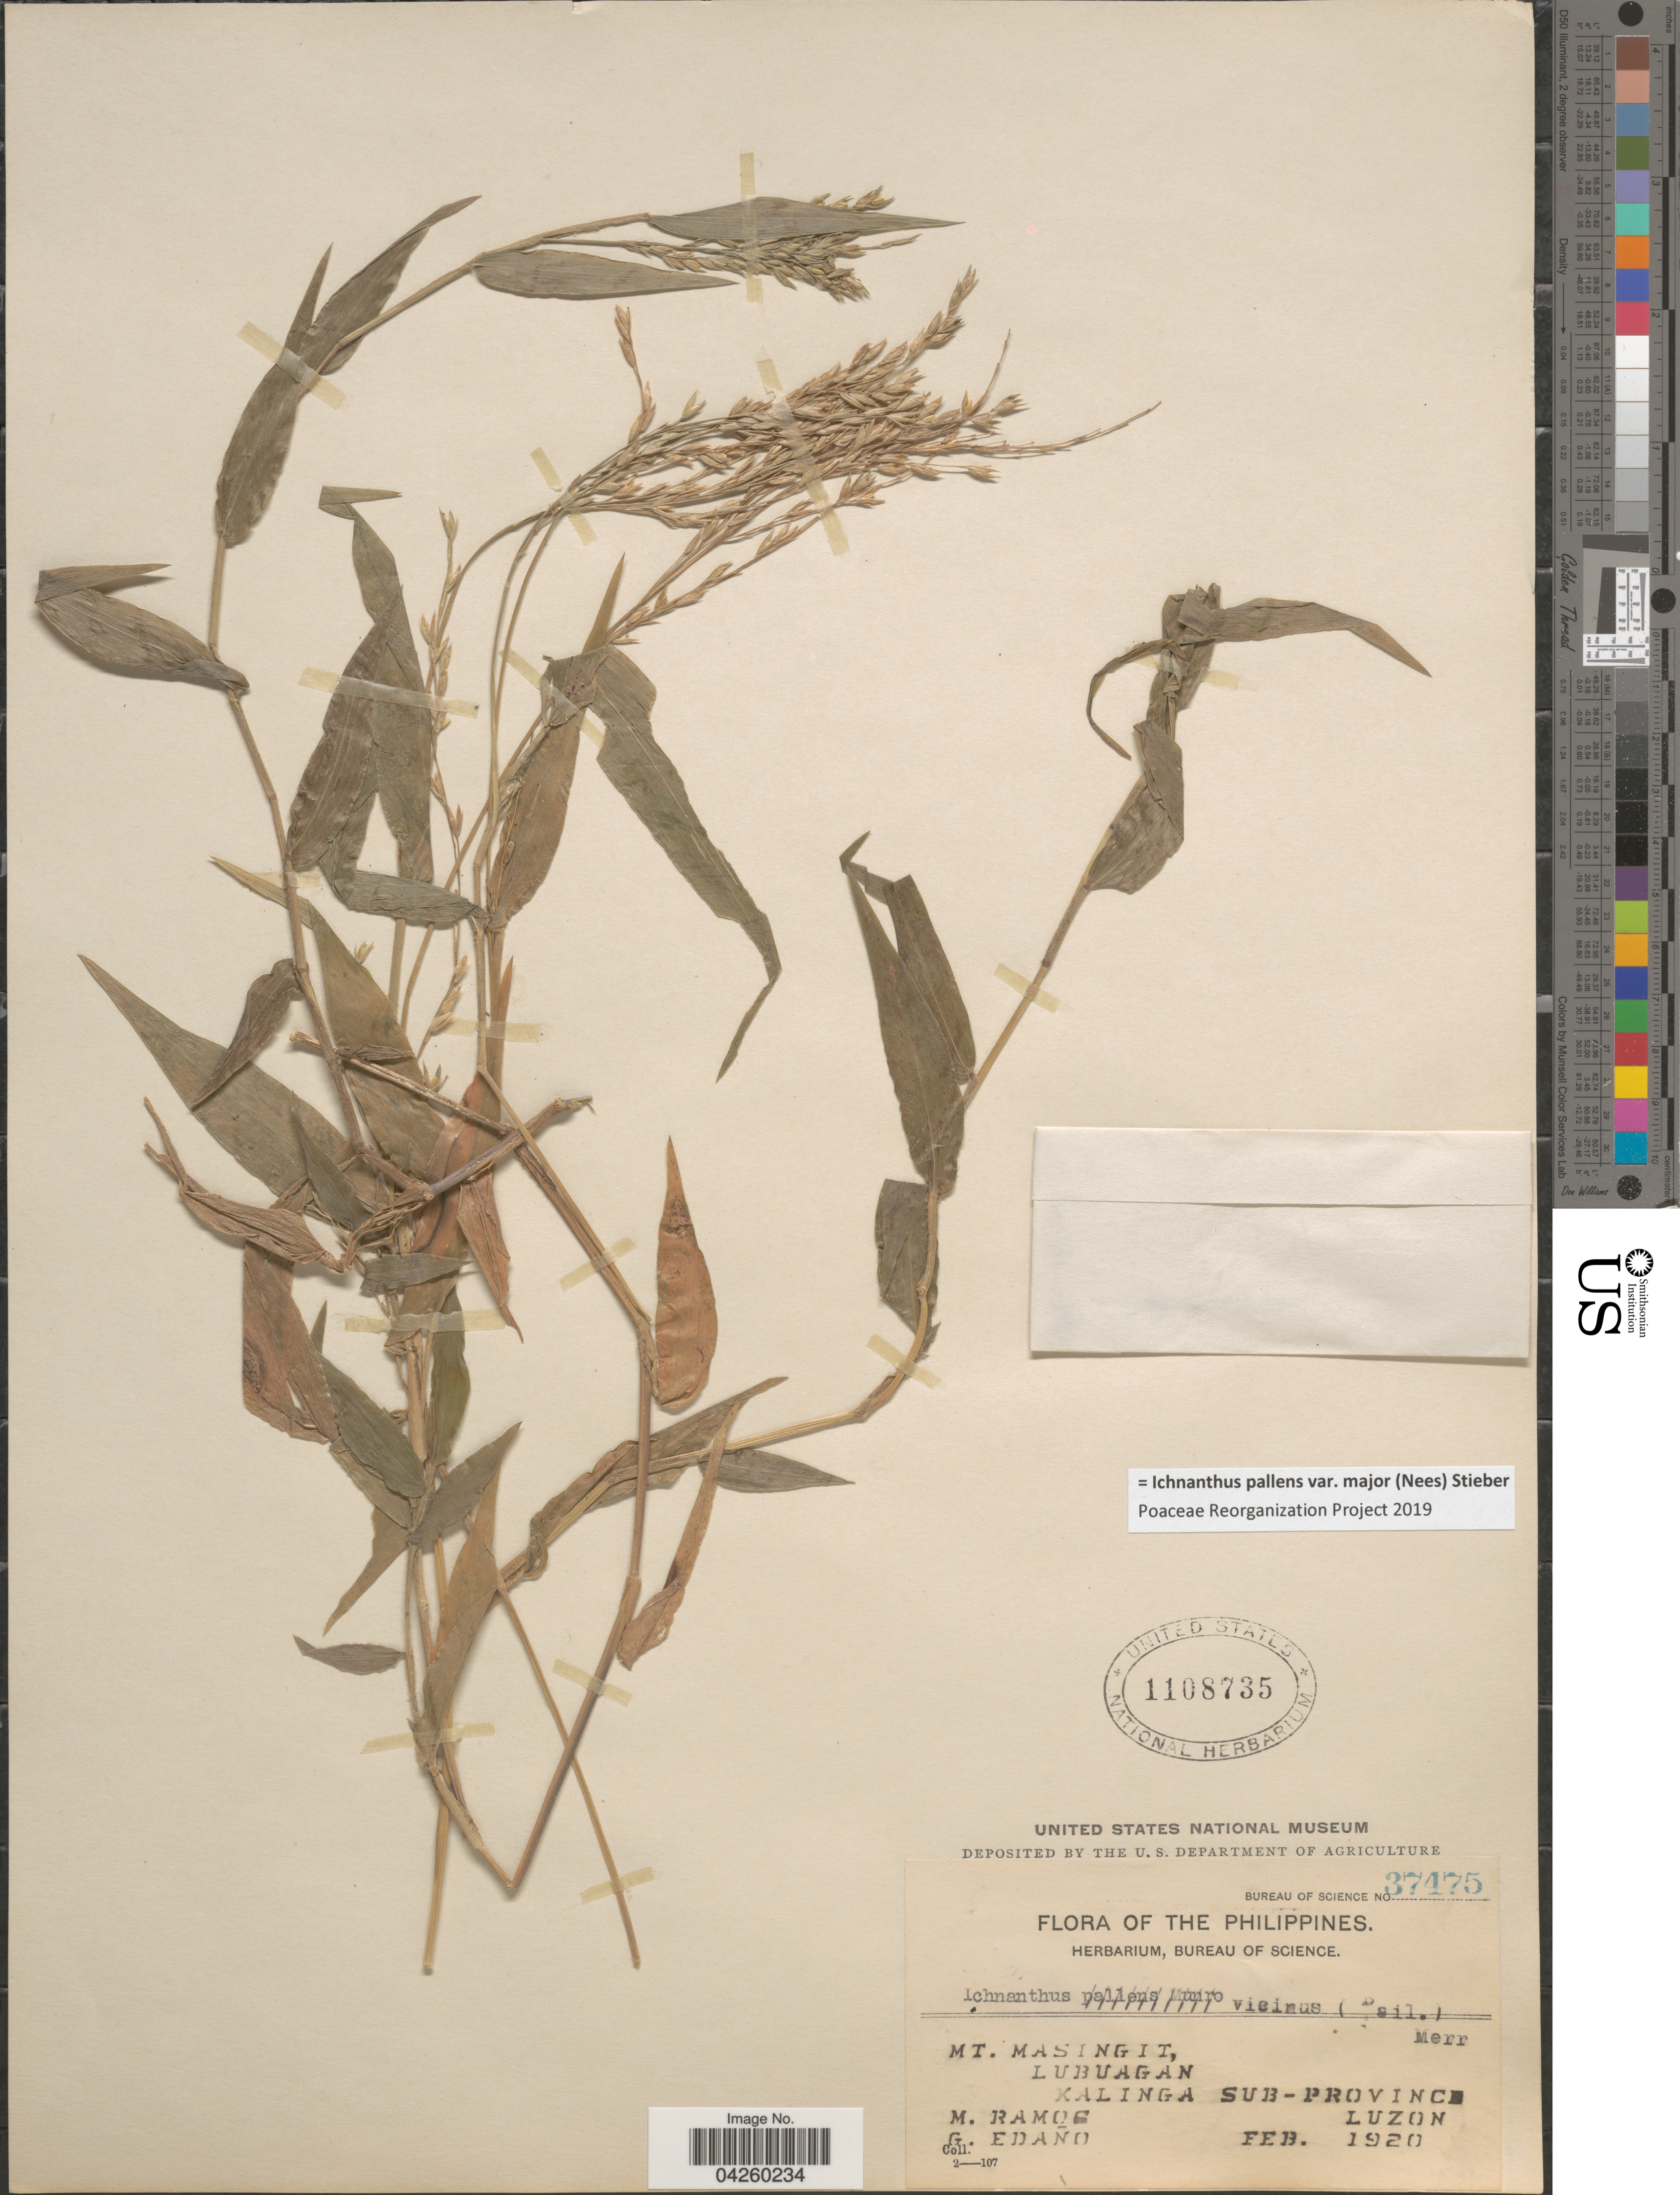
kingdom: Plantae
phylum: Tracheophyta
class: Liliopsida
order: Poales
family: Poaceae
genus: Ichnanthus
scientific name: Ichnanthus pallens var. major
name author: (Nees) Stieber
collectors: M. Ramos & G. Edaño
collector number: Bureau of Science 37475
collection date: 1920-02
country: Philippines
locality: Mt. Masingit, Lubuagan. Kalinga Sub-Province. Luzon.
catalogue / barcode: US 1108735